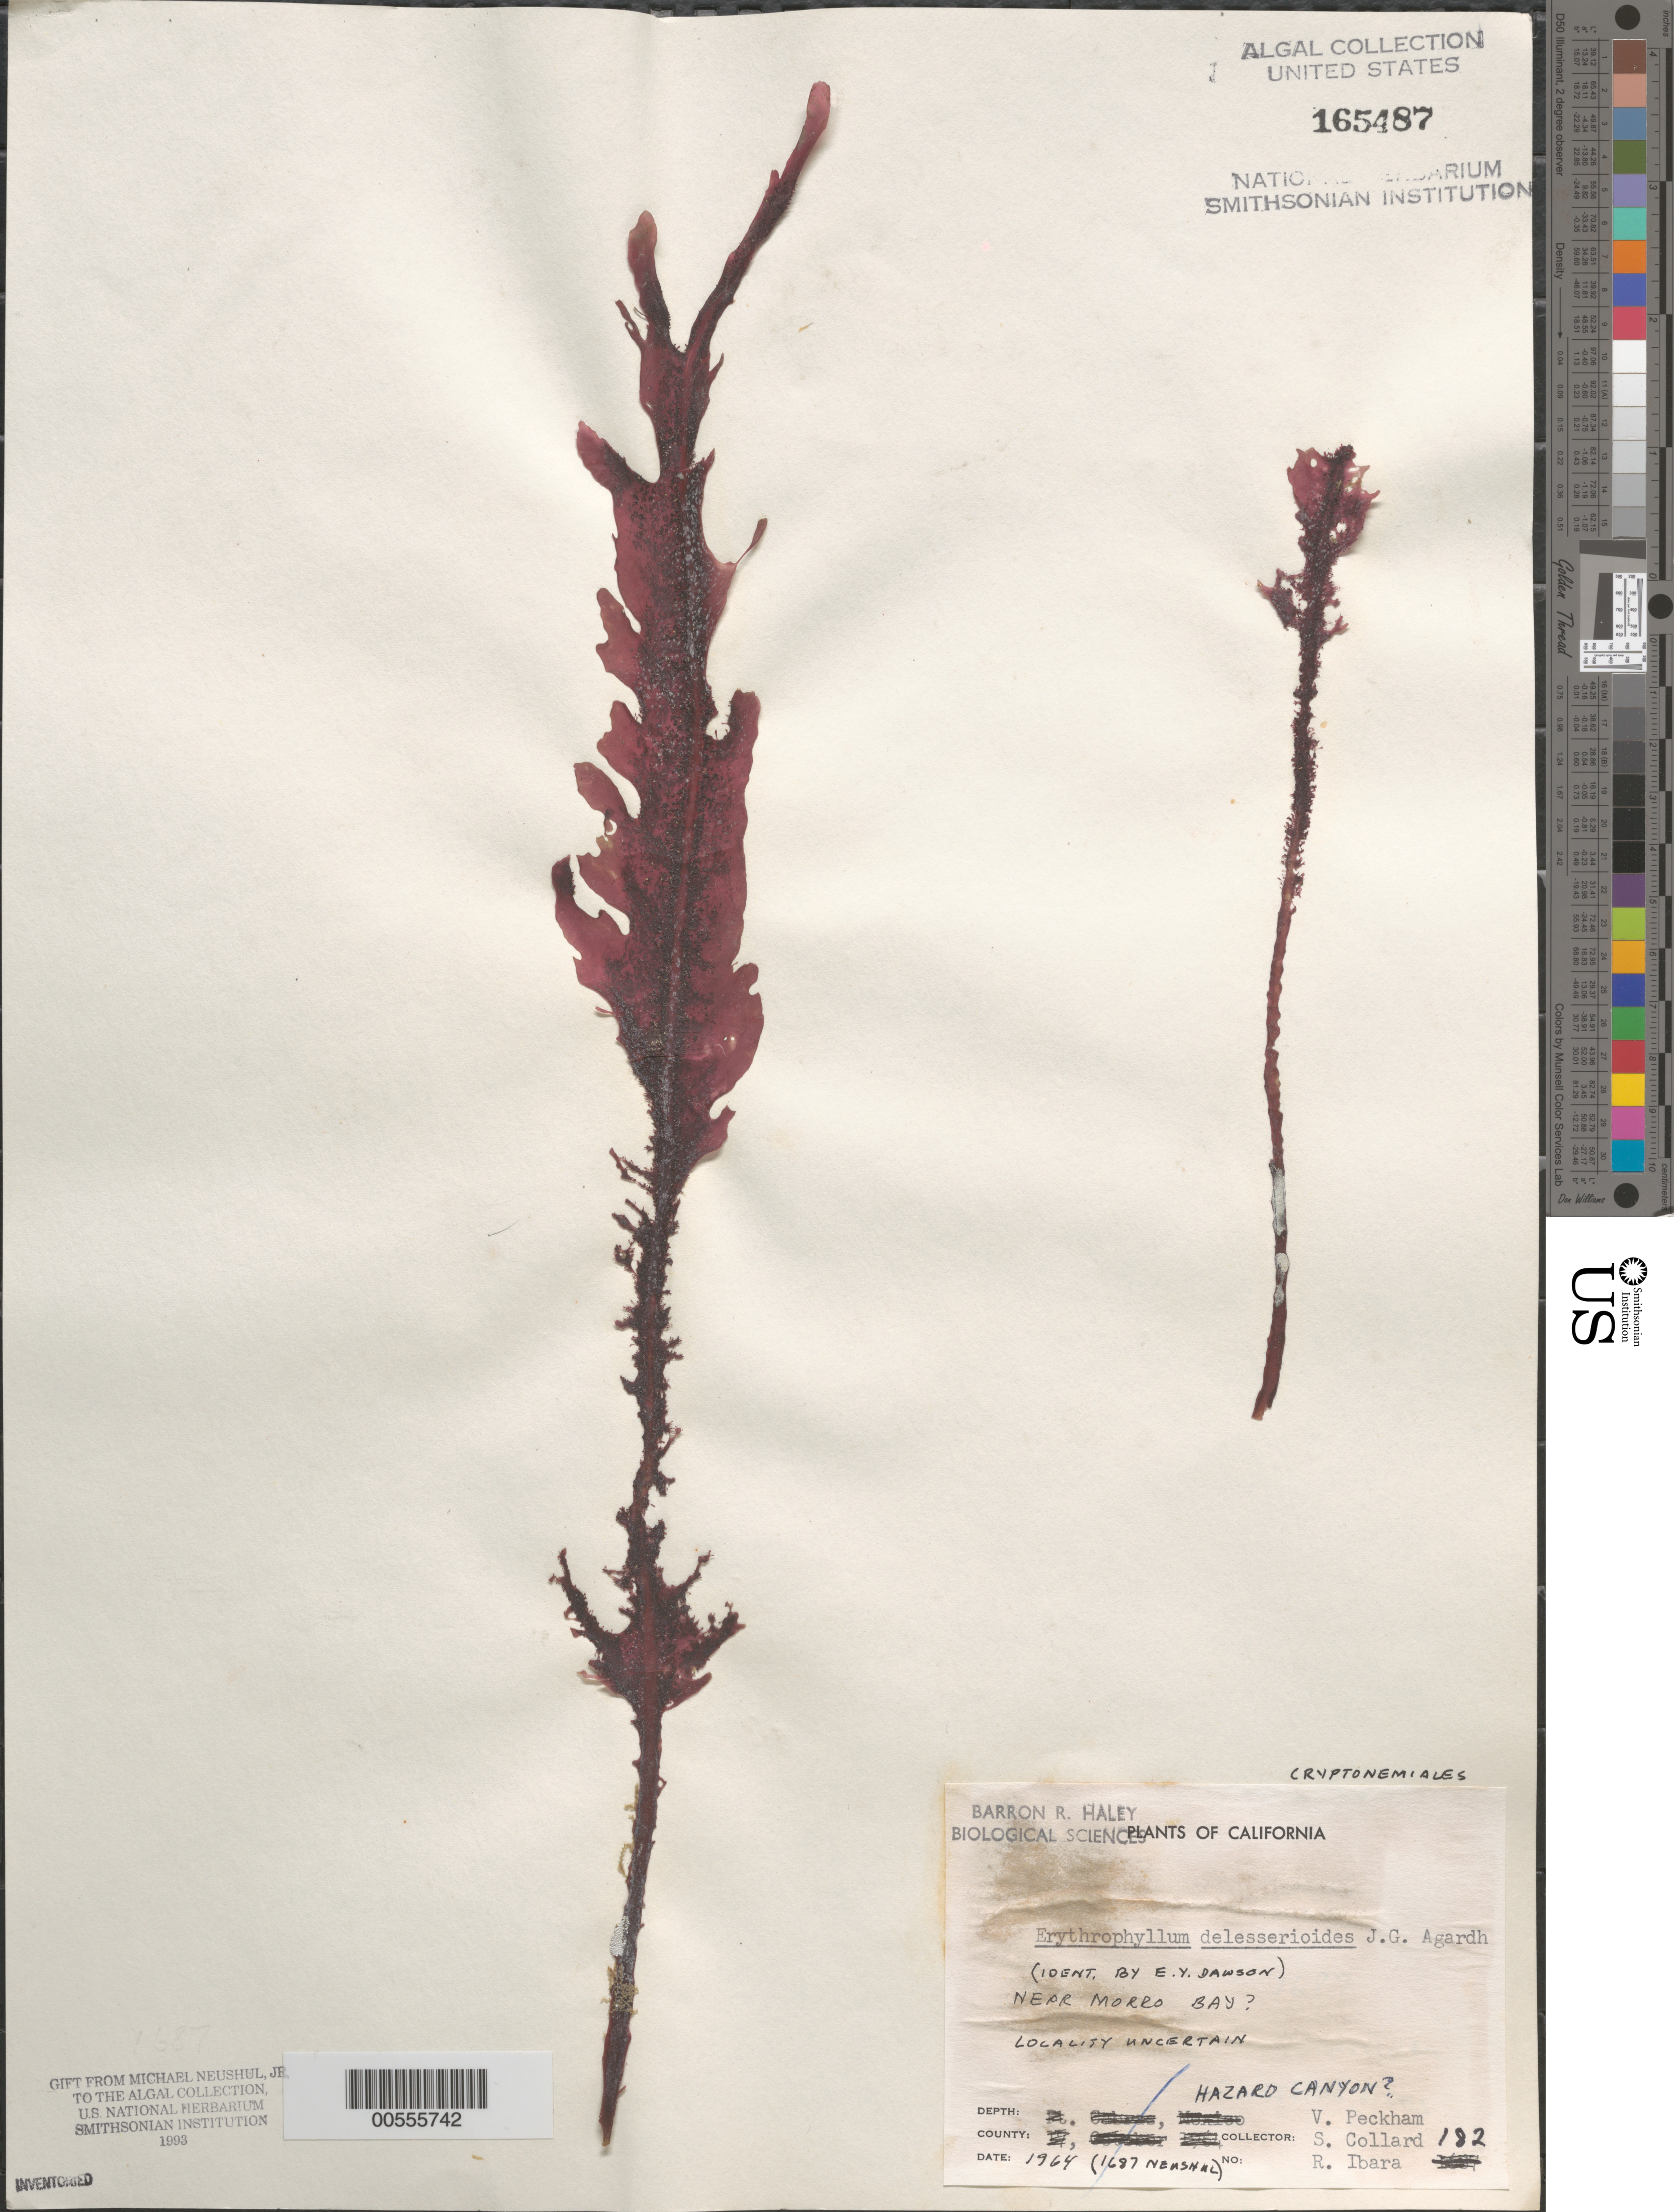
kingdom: Plantae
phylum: Rhodophyta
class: Florideophyceae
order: Gigartinales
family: Kallymeniaceae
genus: Erythrophyllum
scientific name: Erythrophyllum delesserioides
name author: J. Agardh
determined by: Dawson, E. Y.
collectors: V. Peckham, S. Collard & R. Ibara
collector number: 182 & Neushul 1687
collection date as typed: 1964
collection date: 1964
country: United States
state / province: California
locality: Near Morro Bay or Hazard Canyon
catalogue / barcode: US 165487